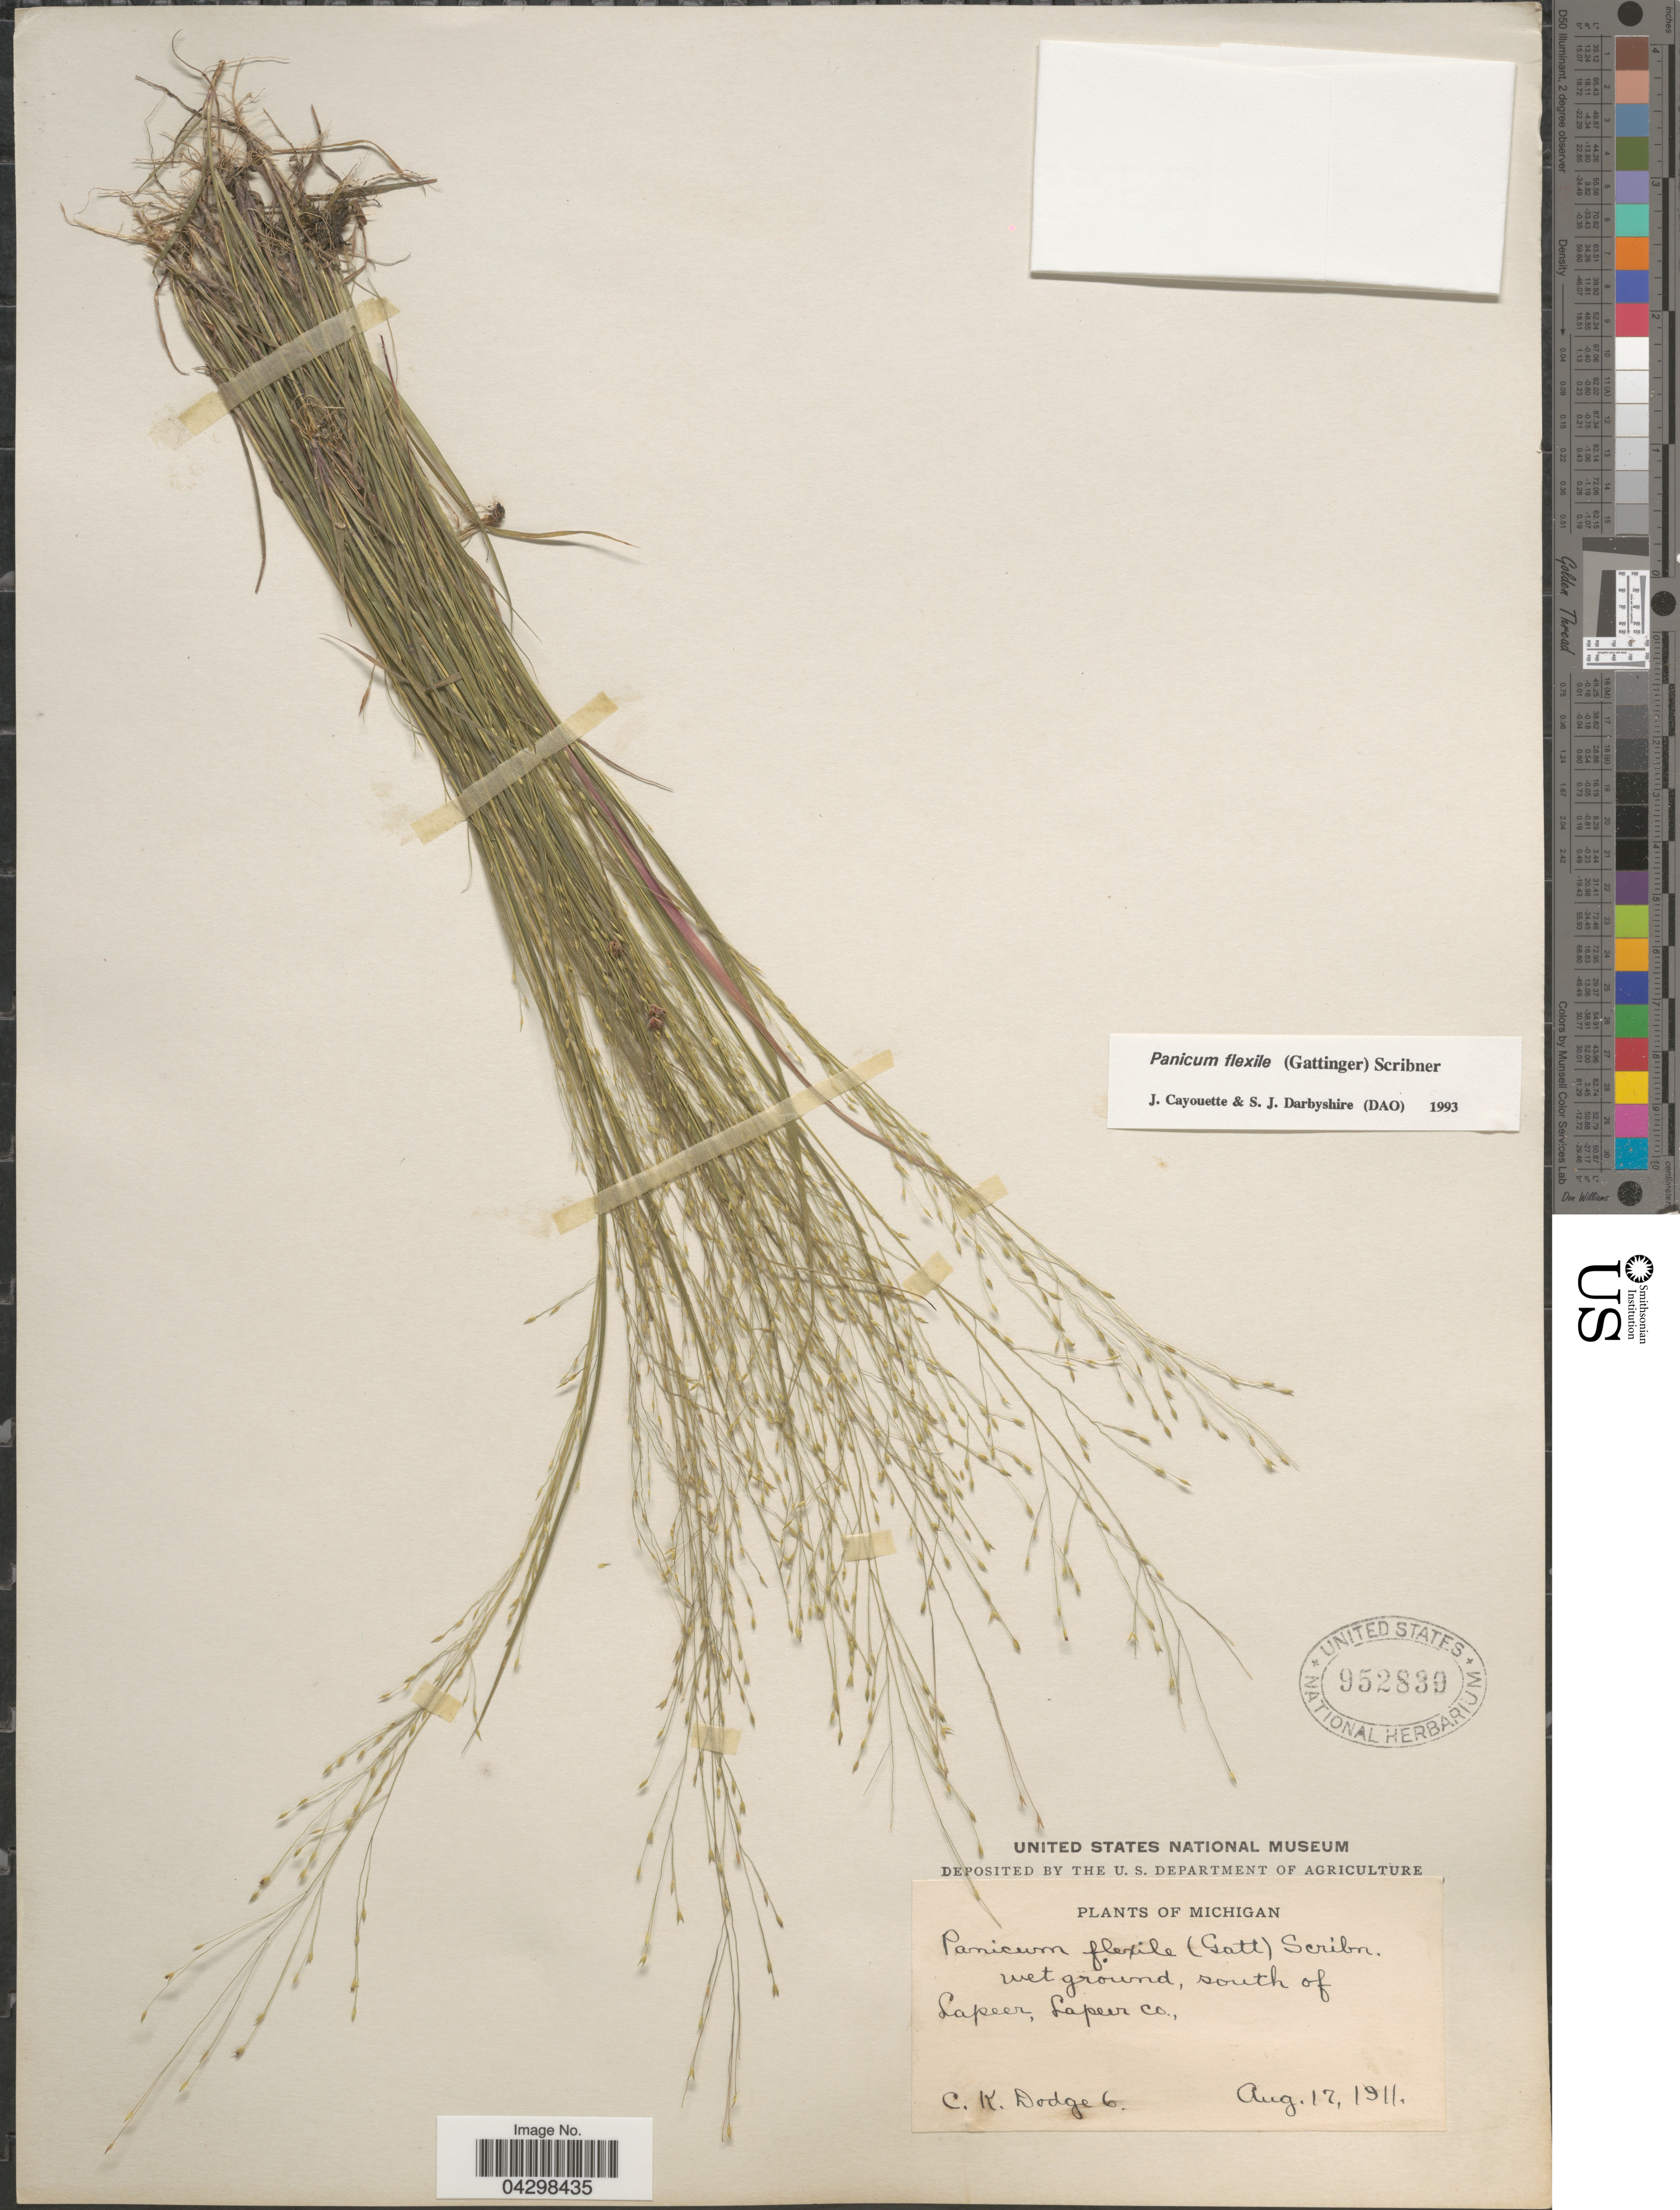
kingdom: Plantae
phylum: Tracheophyta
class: Liliopsida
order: Poales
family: Poaceae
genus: Panicum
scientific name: Panicum flexile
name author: (Gatt.) Scribn.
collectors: C. Dodge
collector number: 6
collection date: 1911-08-17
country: United States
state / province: Michigan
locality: Wet ground, south of Lapeer, Lapeer Co.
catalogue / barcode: US 953830